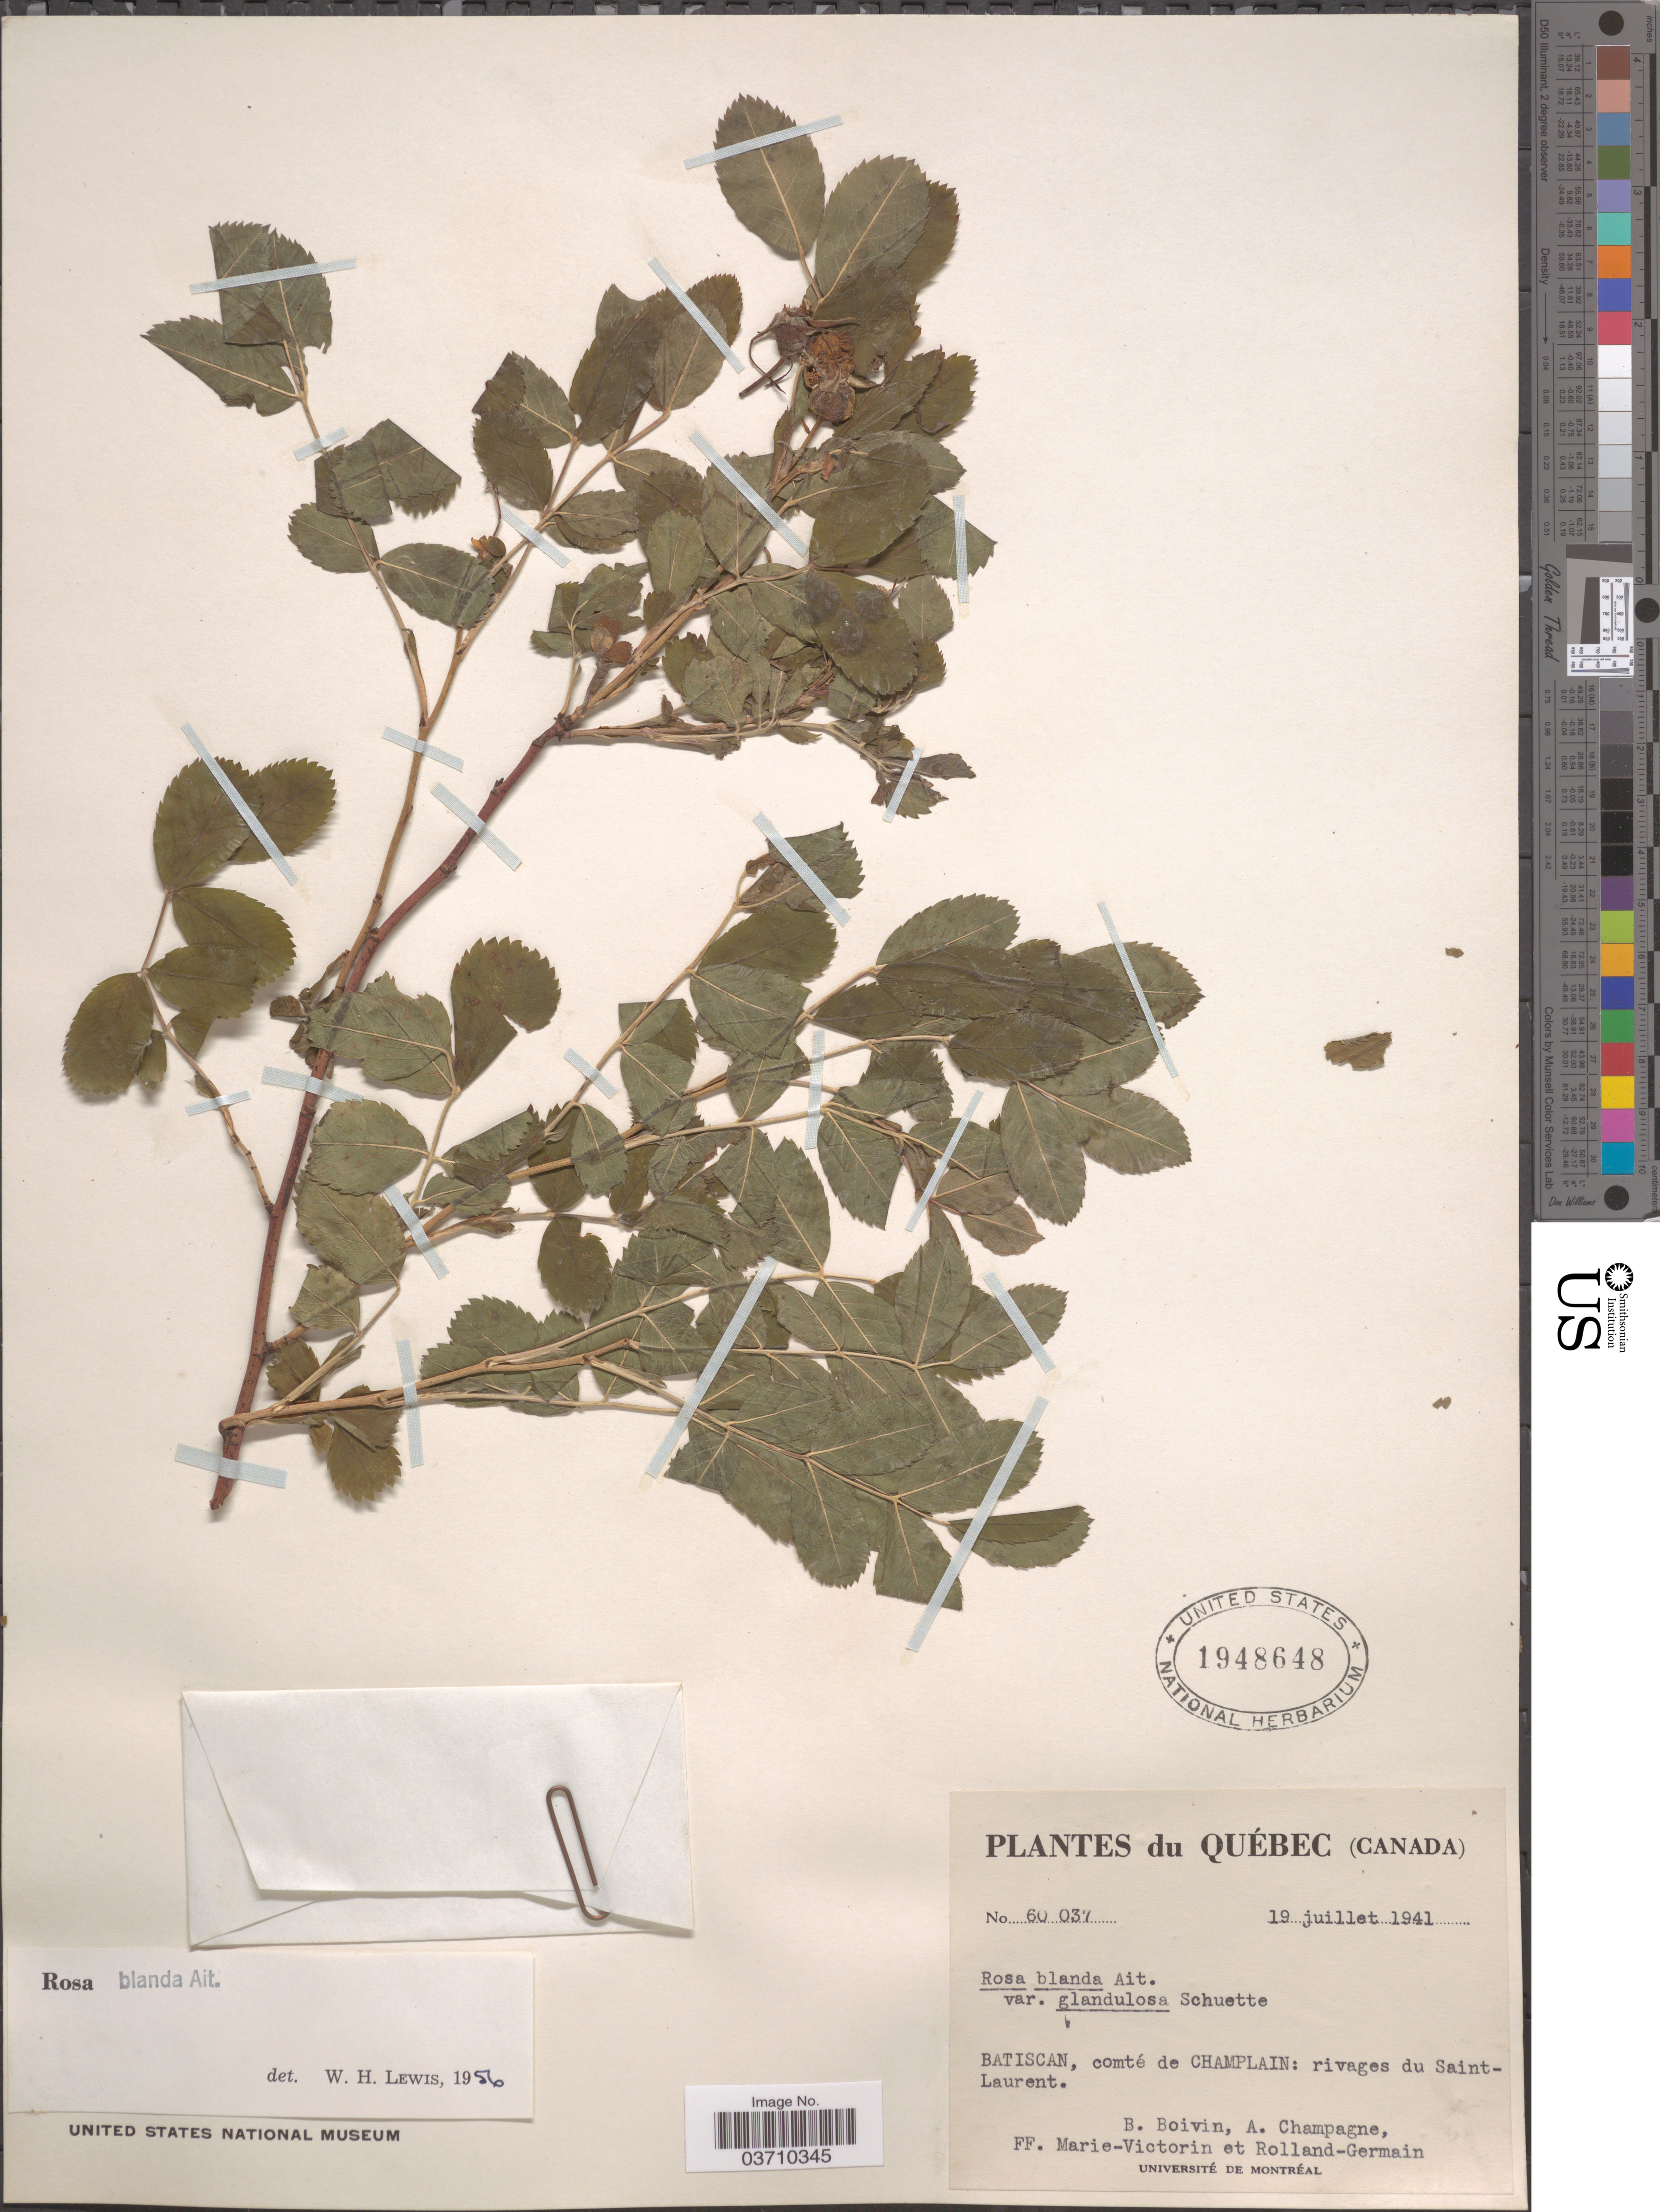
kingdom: Plantae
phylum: Tracheophyta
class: Magnoliopsida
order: Rosales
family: Rosaceae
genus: Rosa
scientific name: Rosa blanda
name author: Aiton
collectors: J. R. B. Boivin, A. Champagne, F. Marie-Victorin & Rolland-Germain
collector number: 60037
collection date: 1941-07-19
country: Canada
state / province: Quebec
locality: Batiscan, comté de Champlain: rivages du Saint-Laurent.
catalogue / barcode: US 1948648